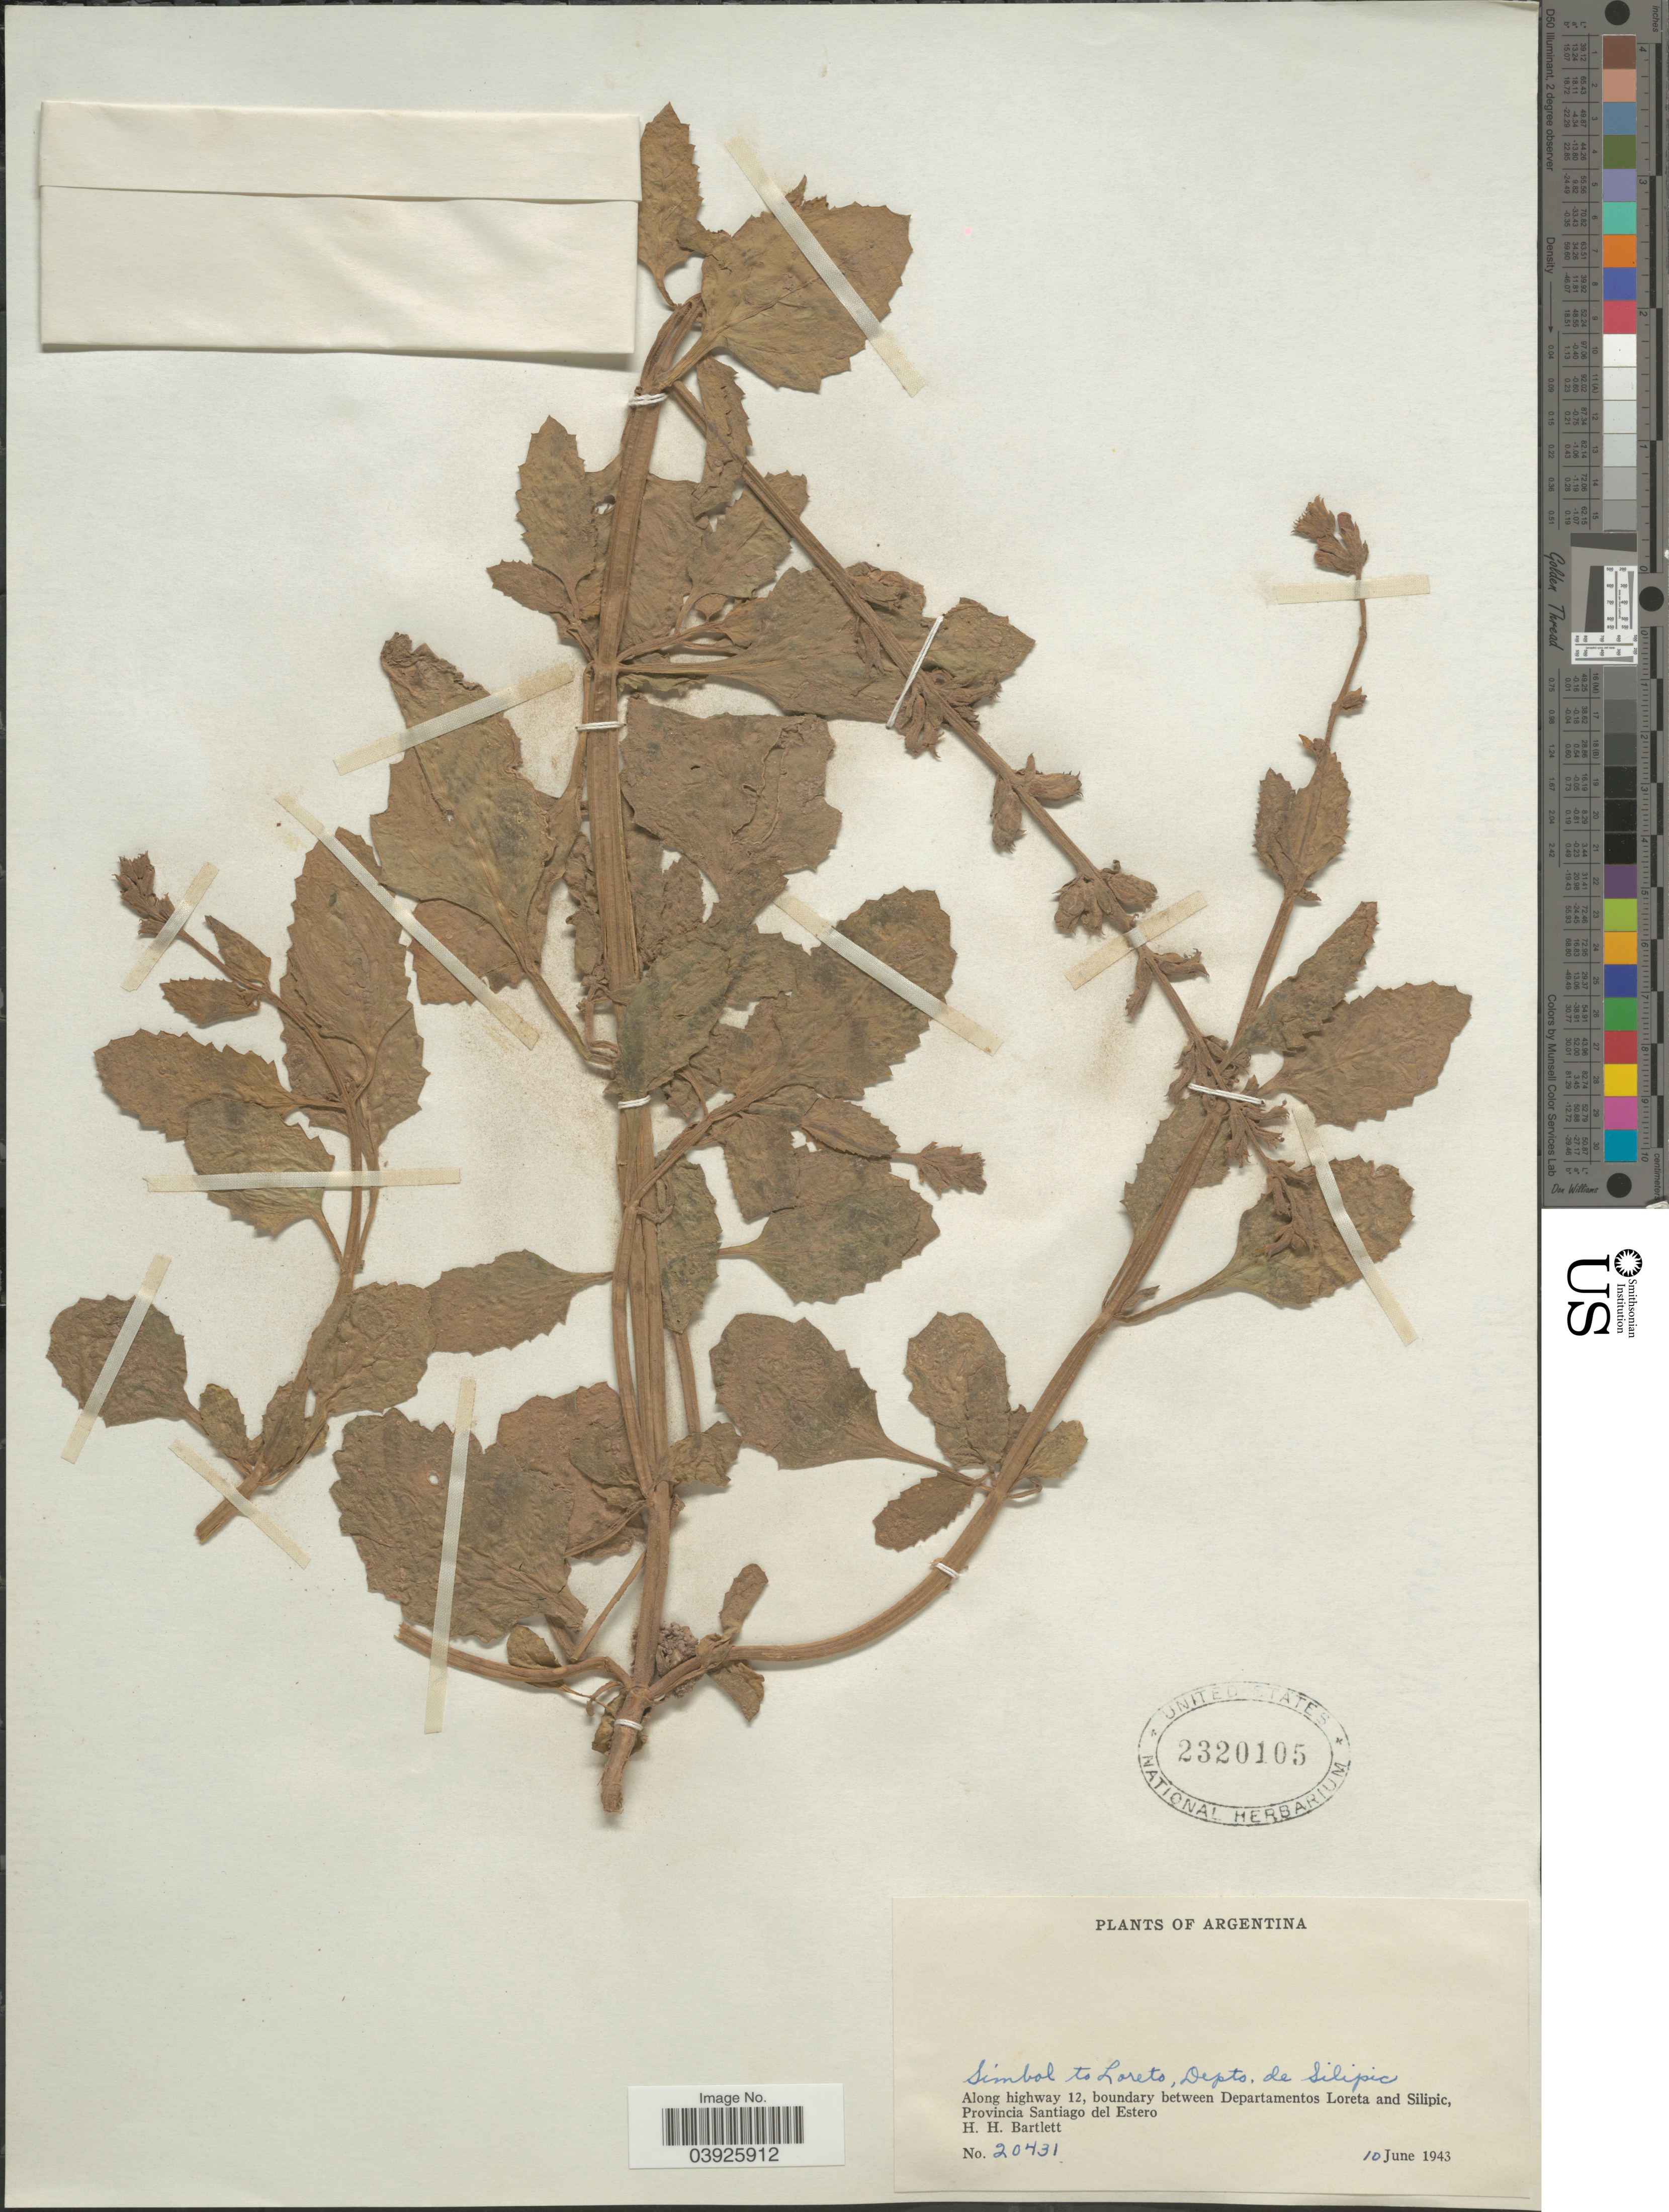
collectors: H. H. Bartlett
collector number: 20431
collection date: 1943-06-10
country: Argentina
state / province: Santiago del Estero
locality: Simbol to Loreto, Depto. de Silipic. Along highway 12, boundary between Departamentos Loreta and Silipic.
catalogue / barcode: US 2320105